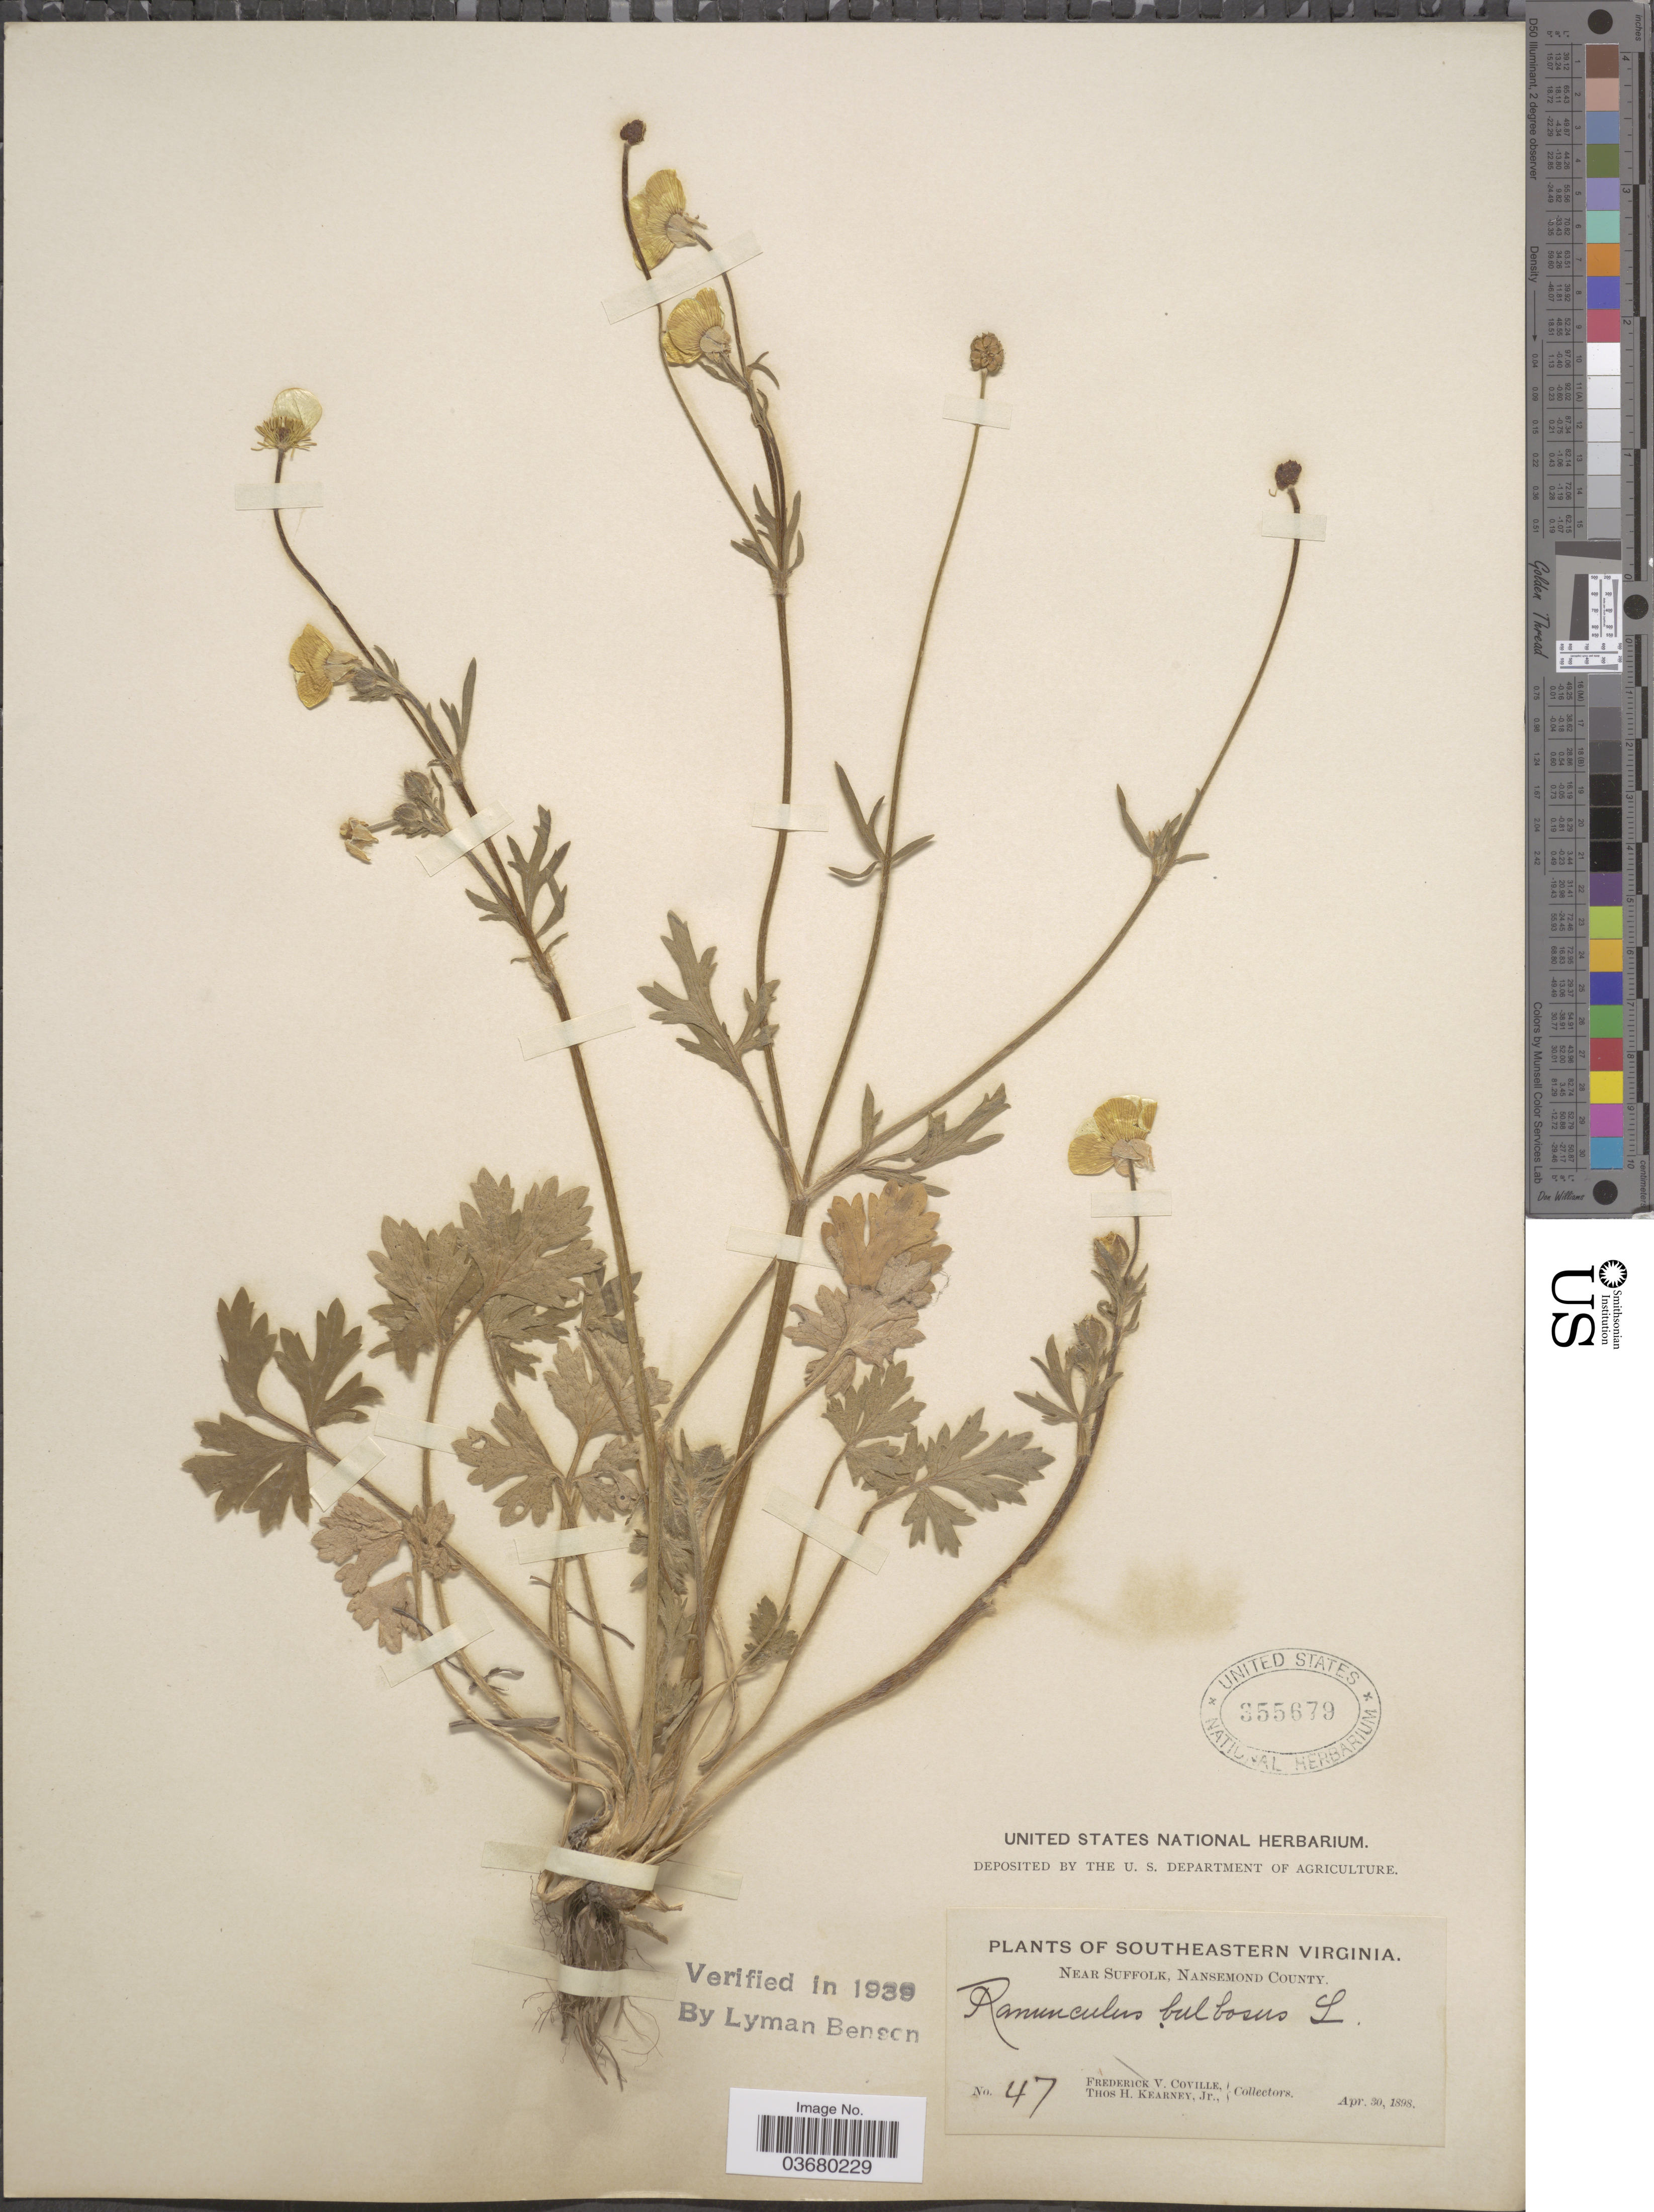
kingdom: Plantae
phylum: Tracheophyta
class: Magnoliopsida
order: Ranunculales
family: Ranunculaceae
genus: Ranunculus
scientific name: Ranunculus bulbosus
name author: L.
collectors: F. V. Coville & T. H. Kearney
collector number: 47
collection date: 1898-04-30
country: United States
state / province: Virginia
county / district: City of Suffolk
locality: Southeastern Virginia. Near Suffolk, Nansemond County.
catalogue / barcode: US 355679